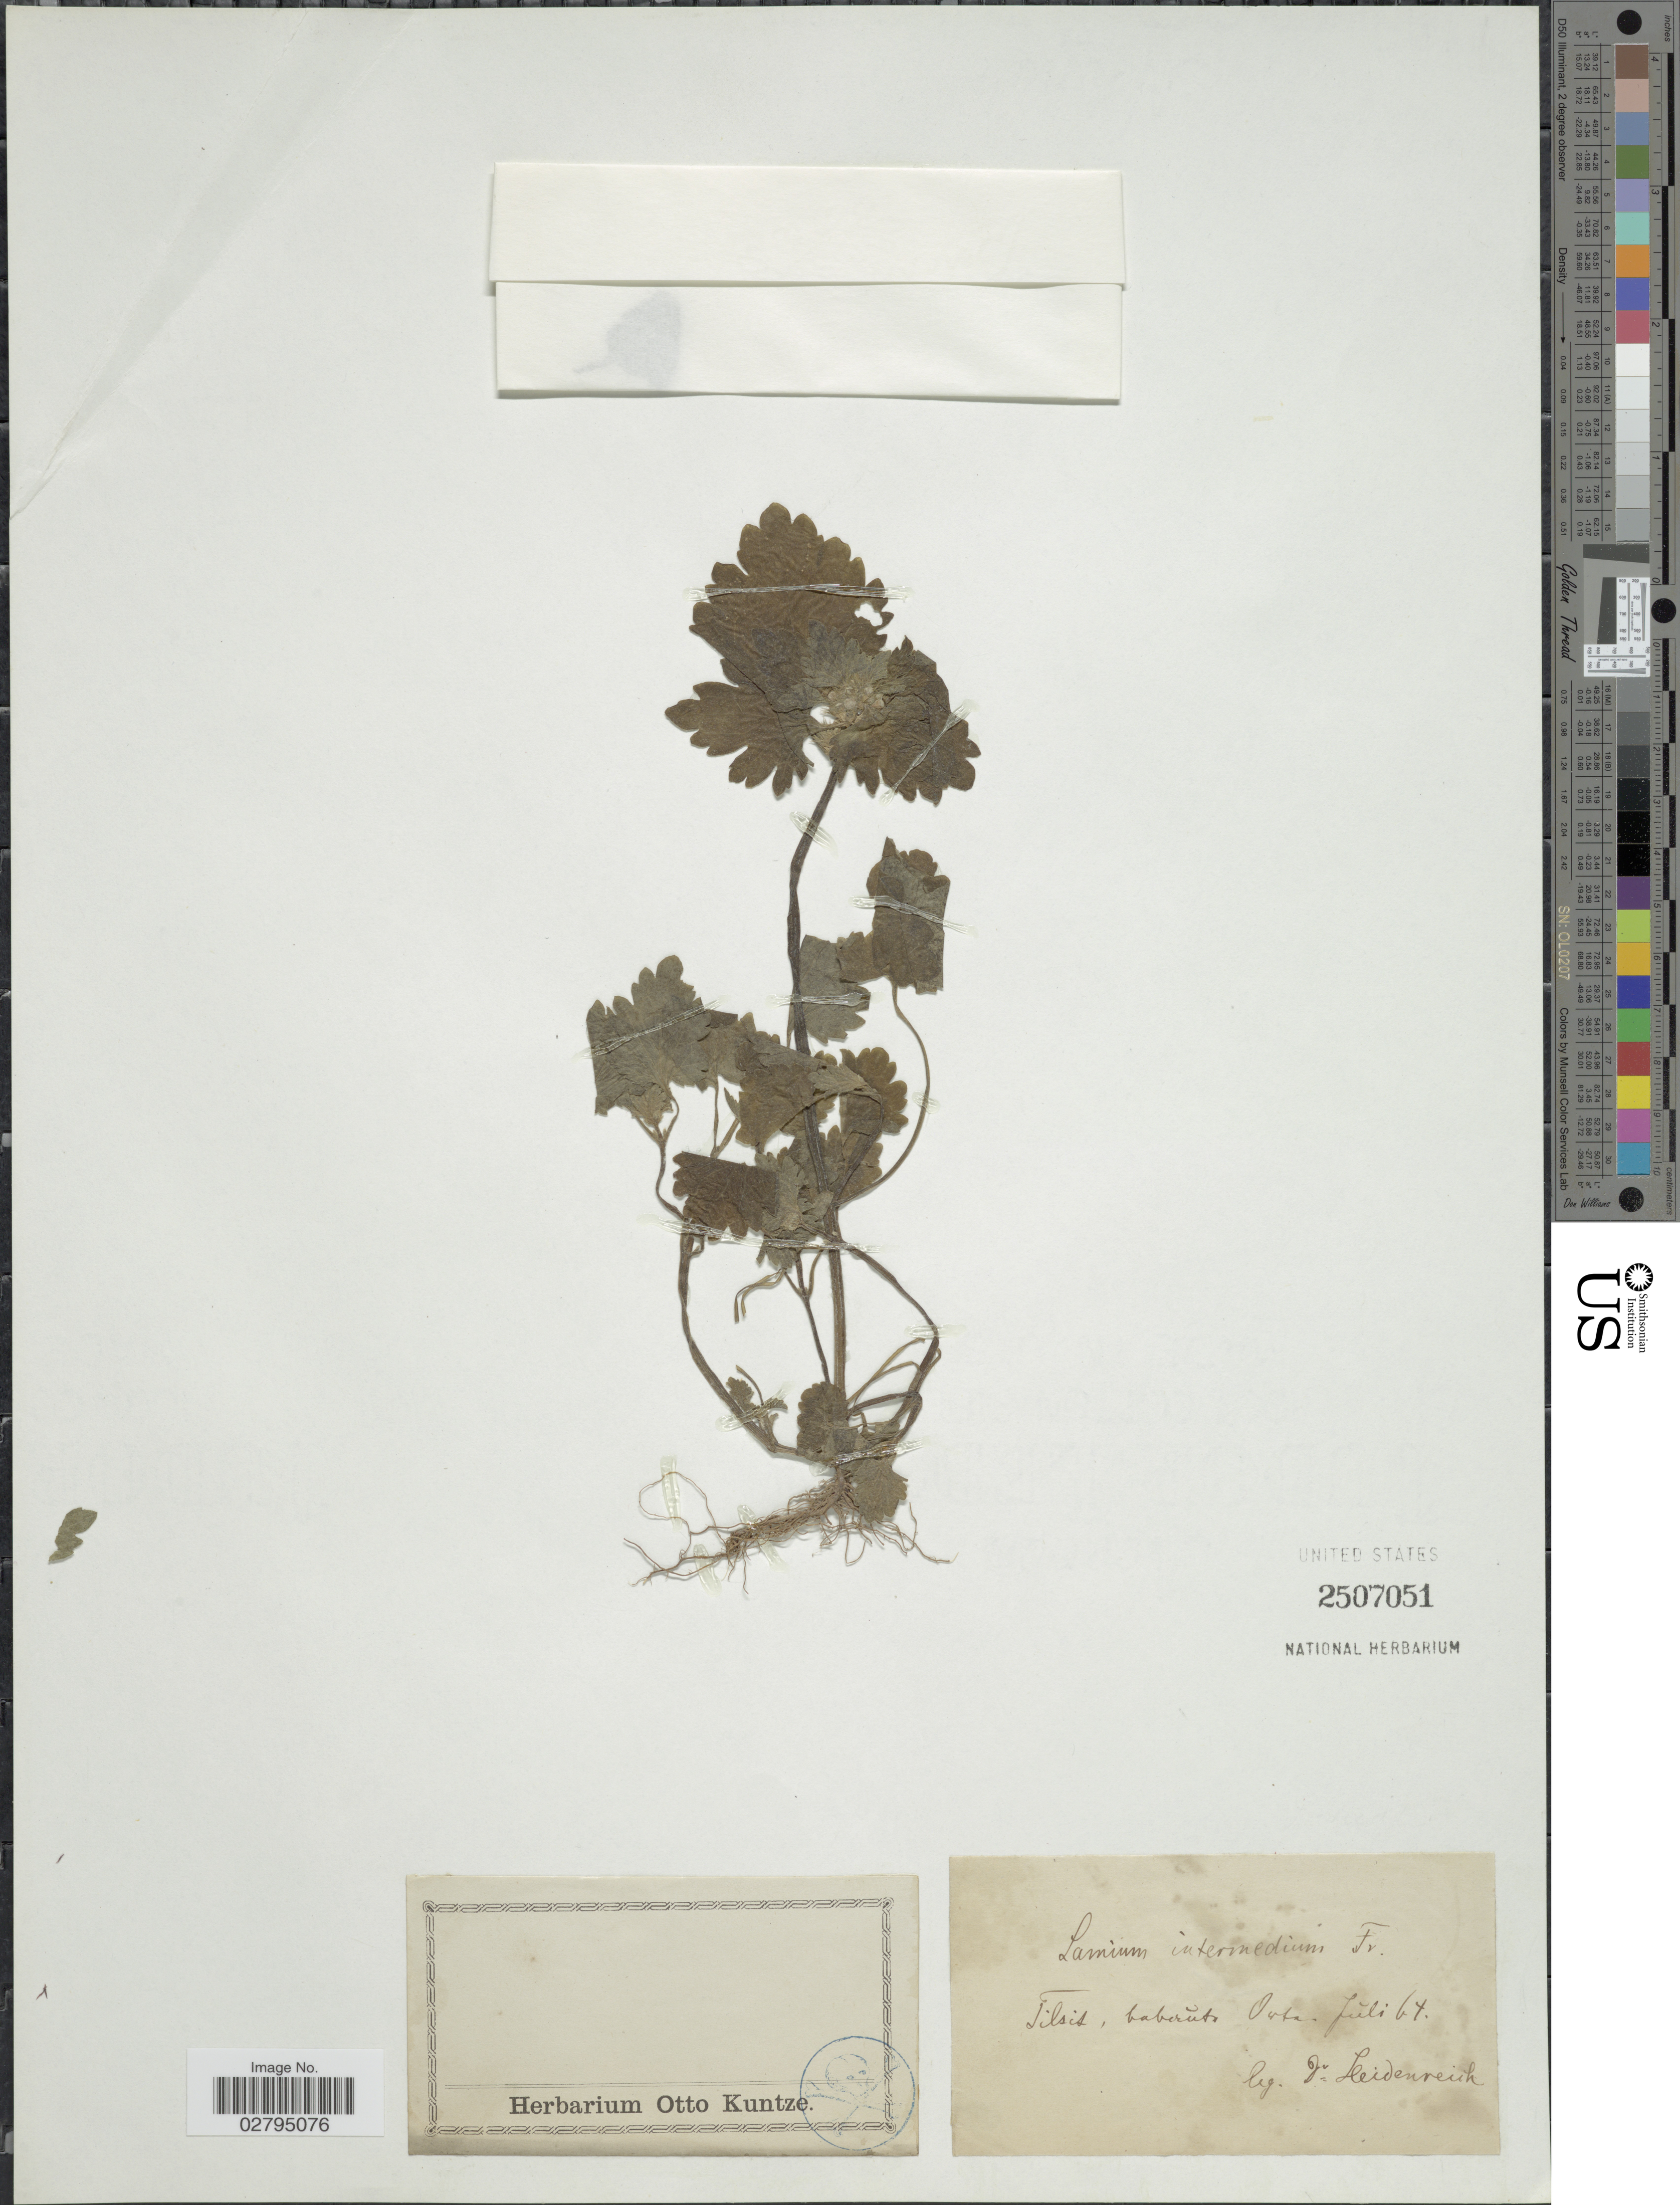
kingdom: Plantae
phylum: Tracheophyta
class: Magnoliopsida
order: Lamiales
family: Lamiaceae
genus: Lamium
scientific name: Lamium confertum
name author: Fr.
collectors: -. Heidenreich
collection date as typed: Transcribed d/m/y: /7/64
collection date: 1864-07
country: Russian Federation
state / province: Kaliningrad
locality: Tilsit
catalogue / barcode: US 2507051